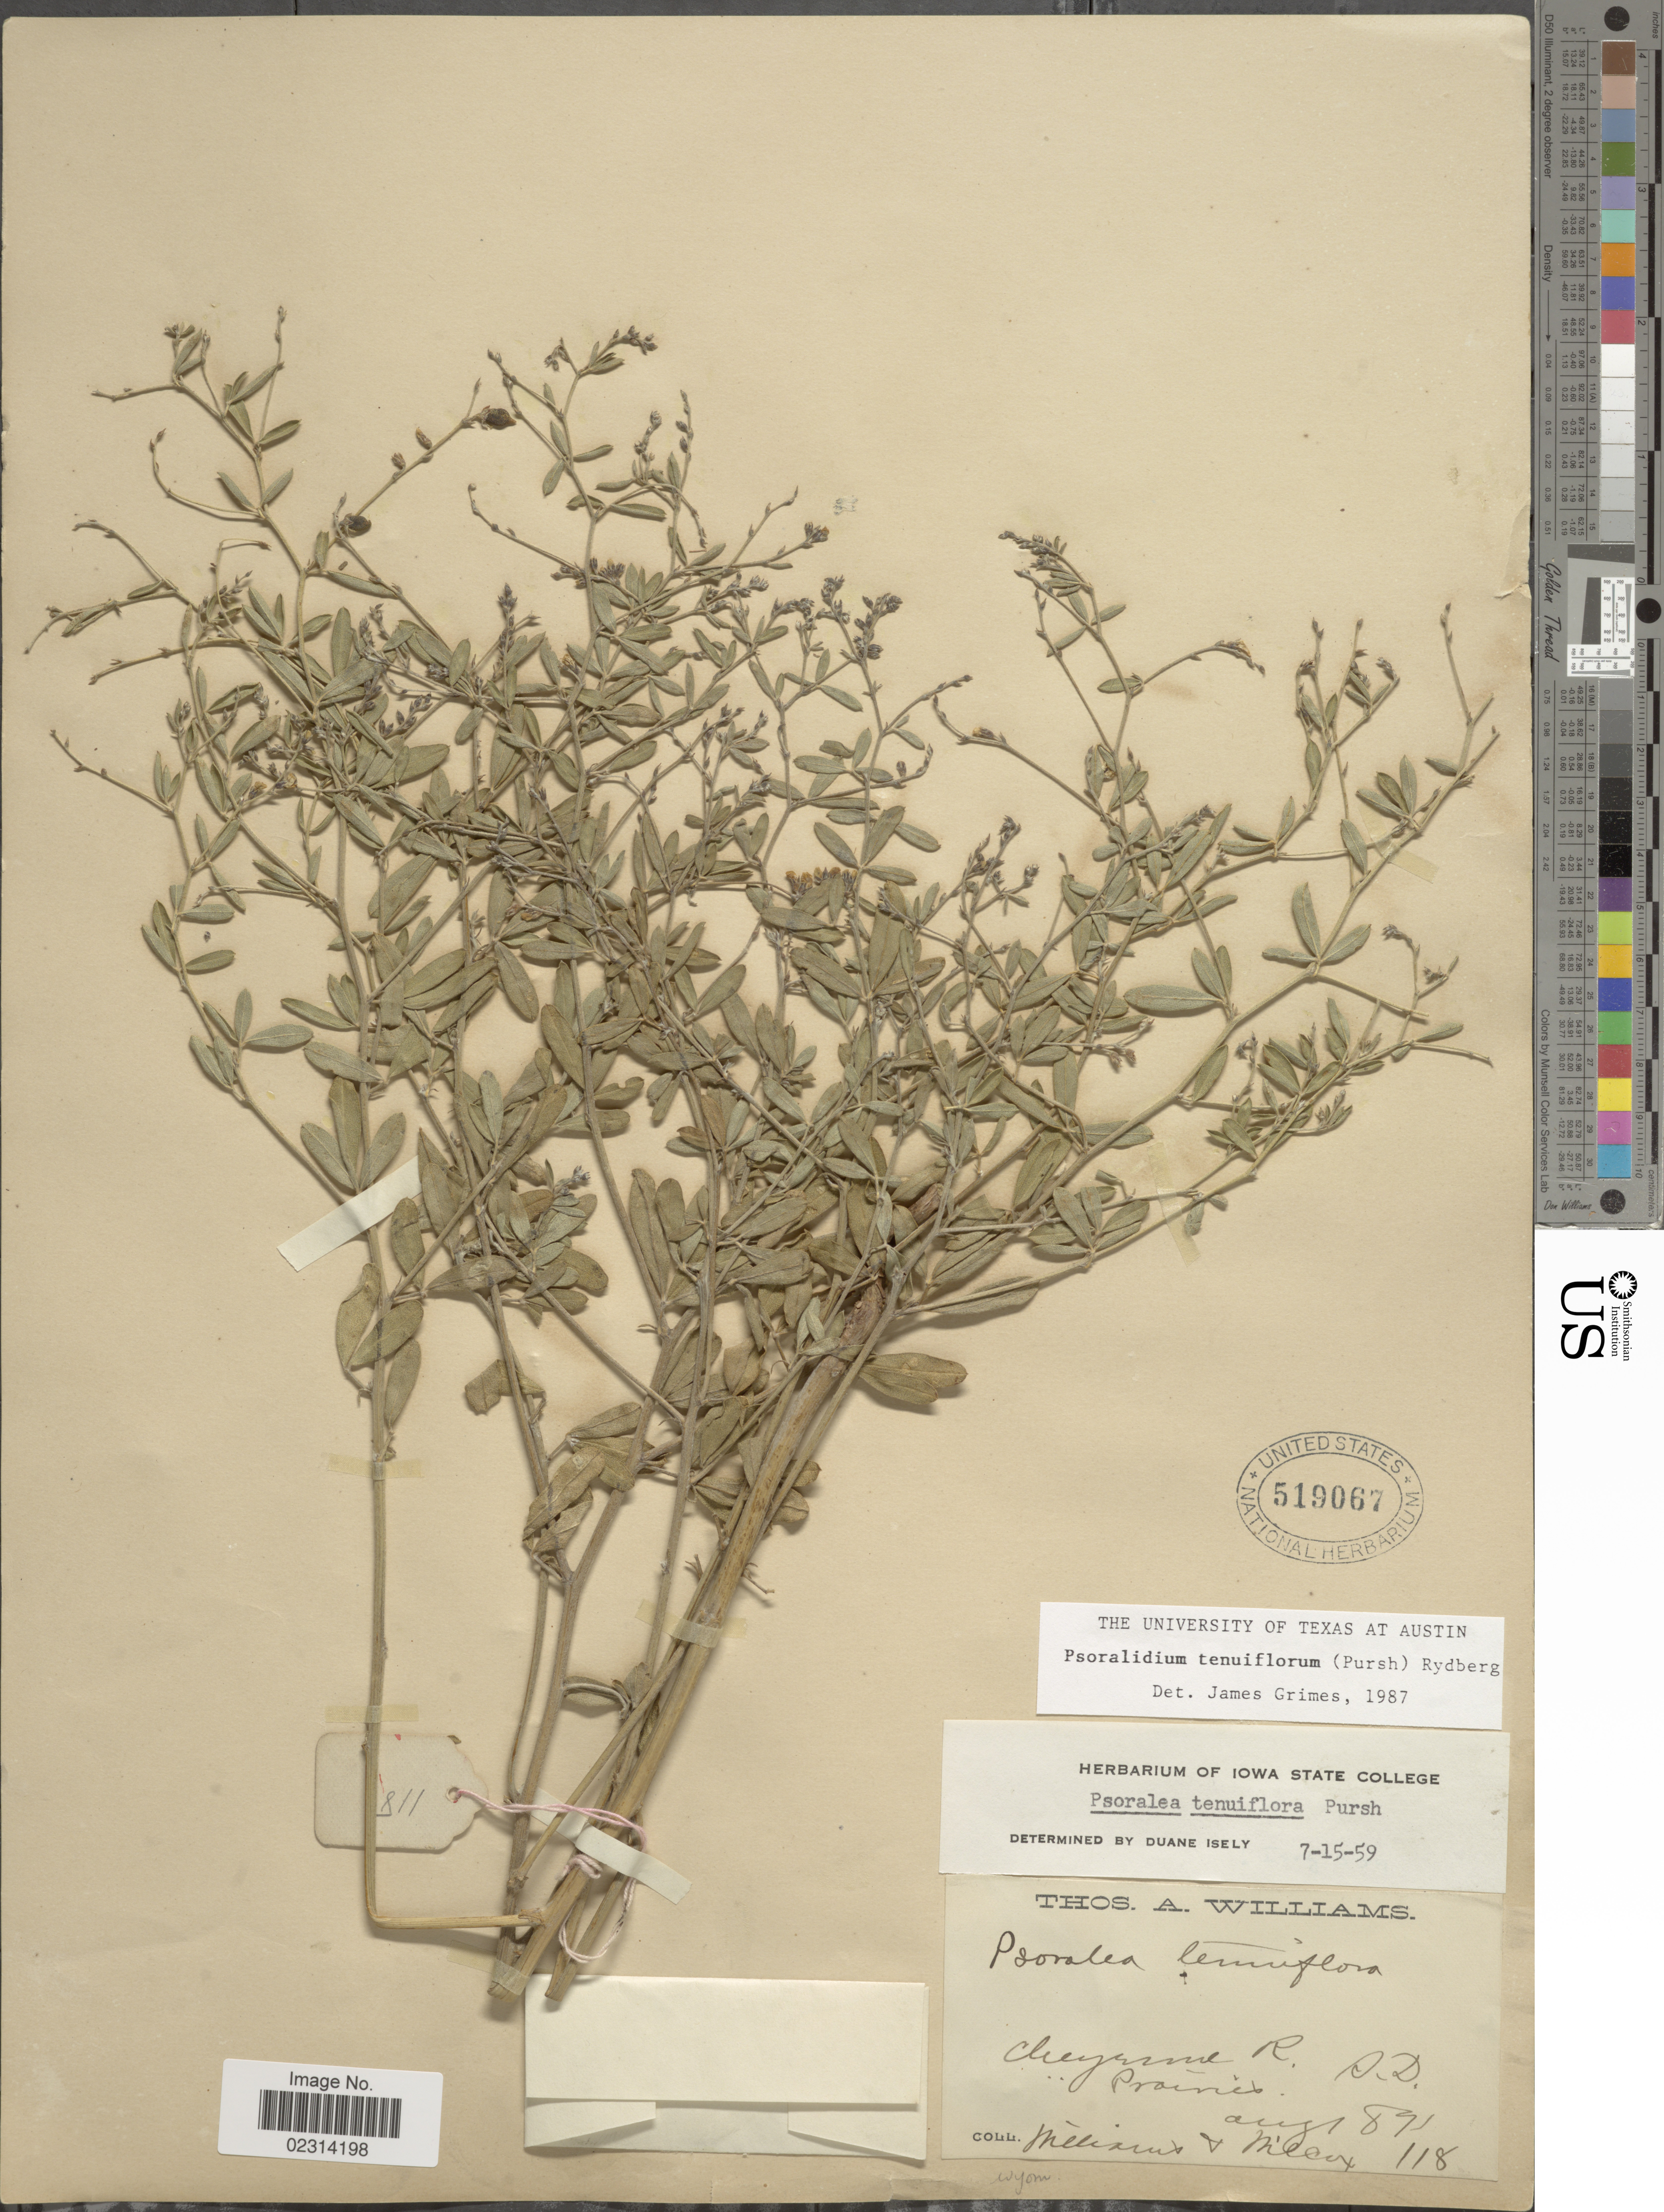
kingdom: Plantae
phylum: Tracheophyta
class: Magnoliopsida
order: Fabales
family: Fabaceae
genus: Psoralidium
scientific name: Psoralidium tenuiflorum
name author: (Pursh) Rydb.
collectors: T. A. Williams & -. Wilcox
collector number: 118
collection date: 1891-08-01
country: United States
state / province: Wyoming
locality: Cheyenne R. S. D.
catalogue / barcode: US 519067